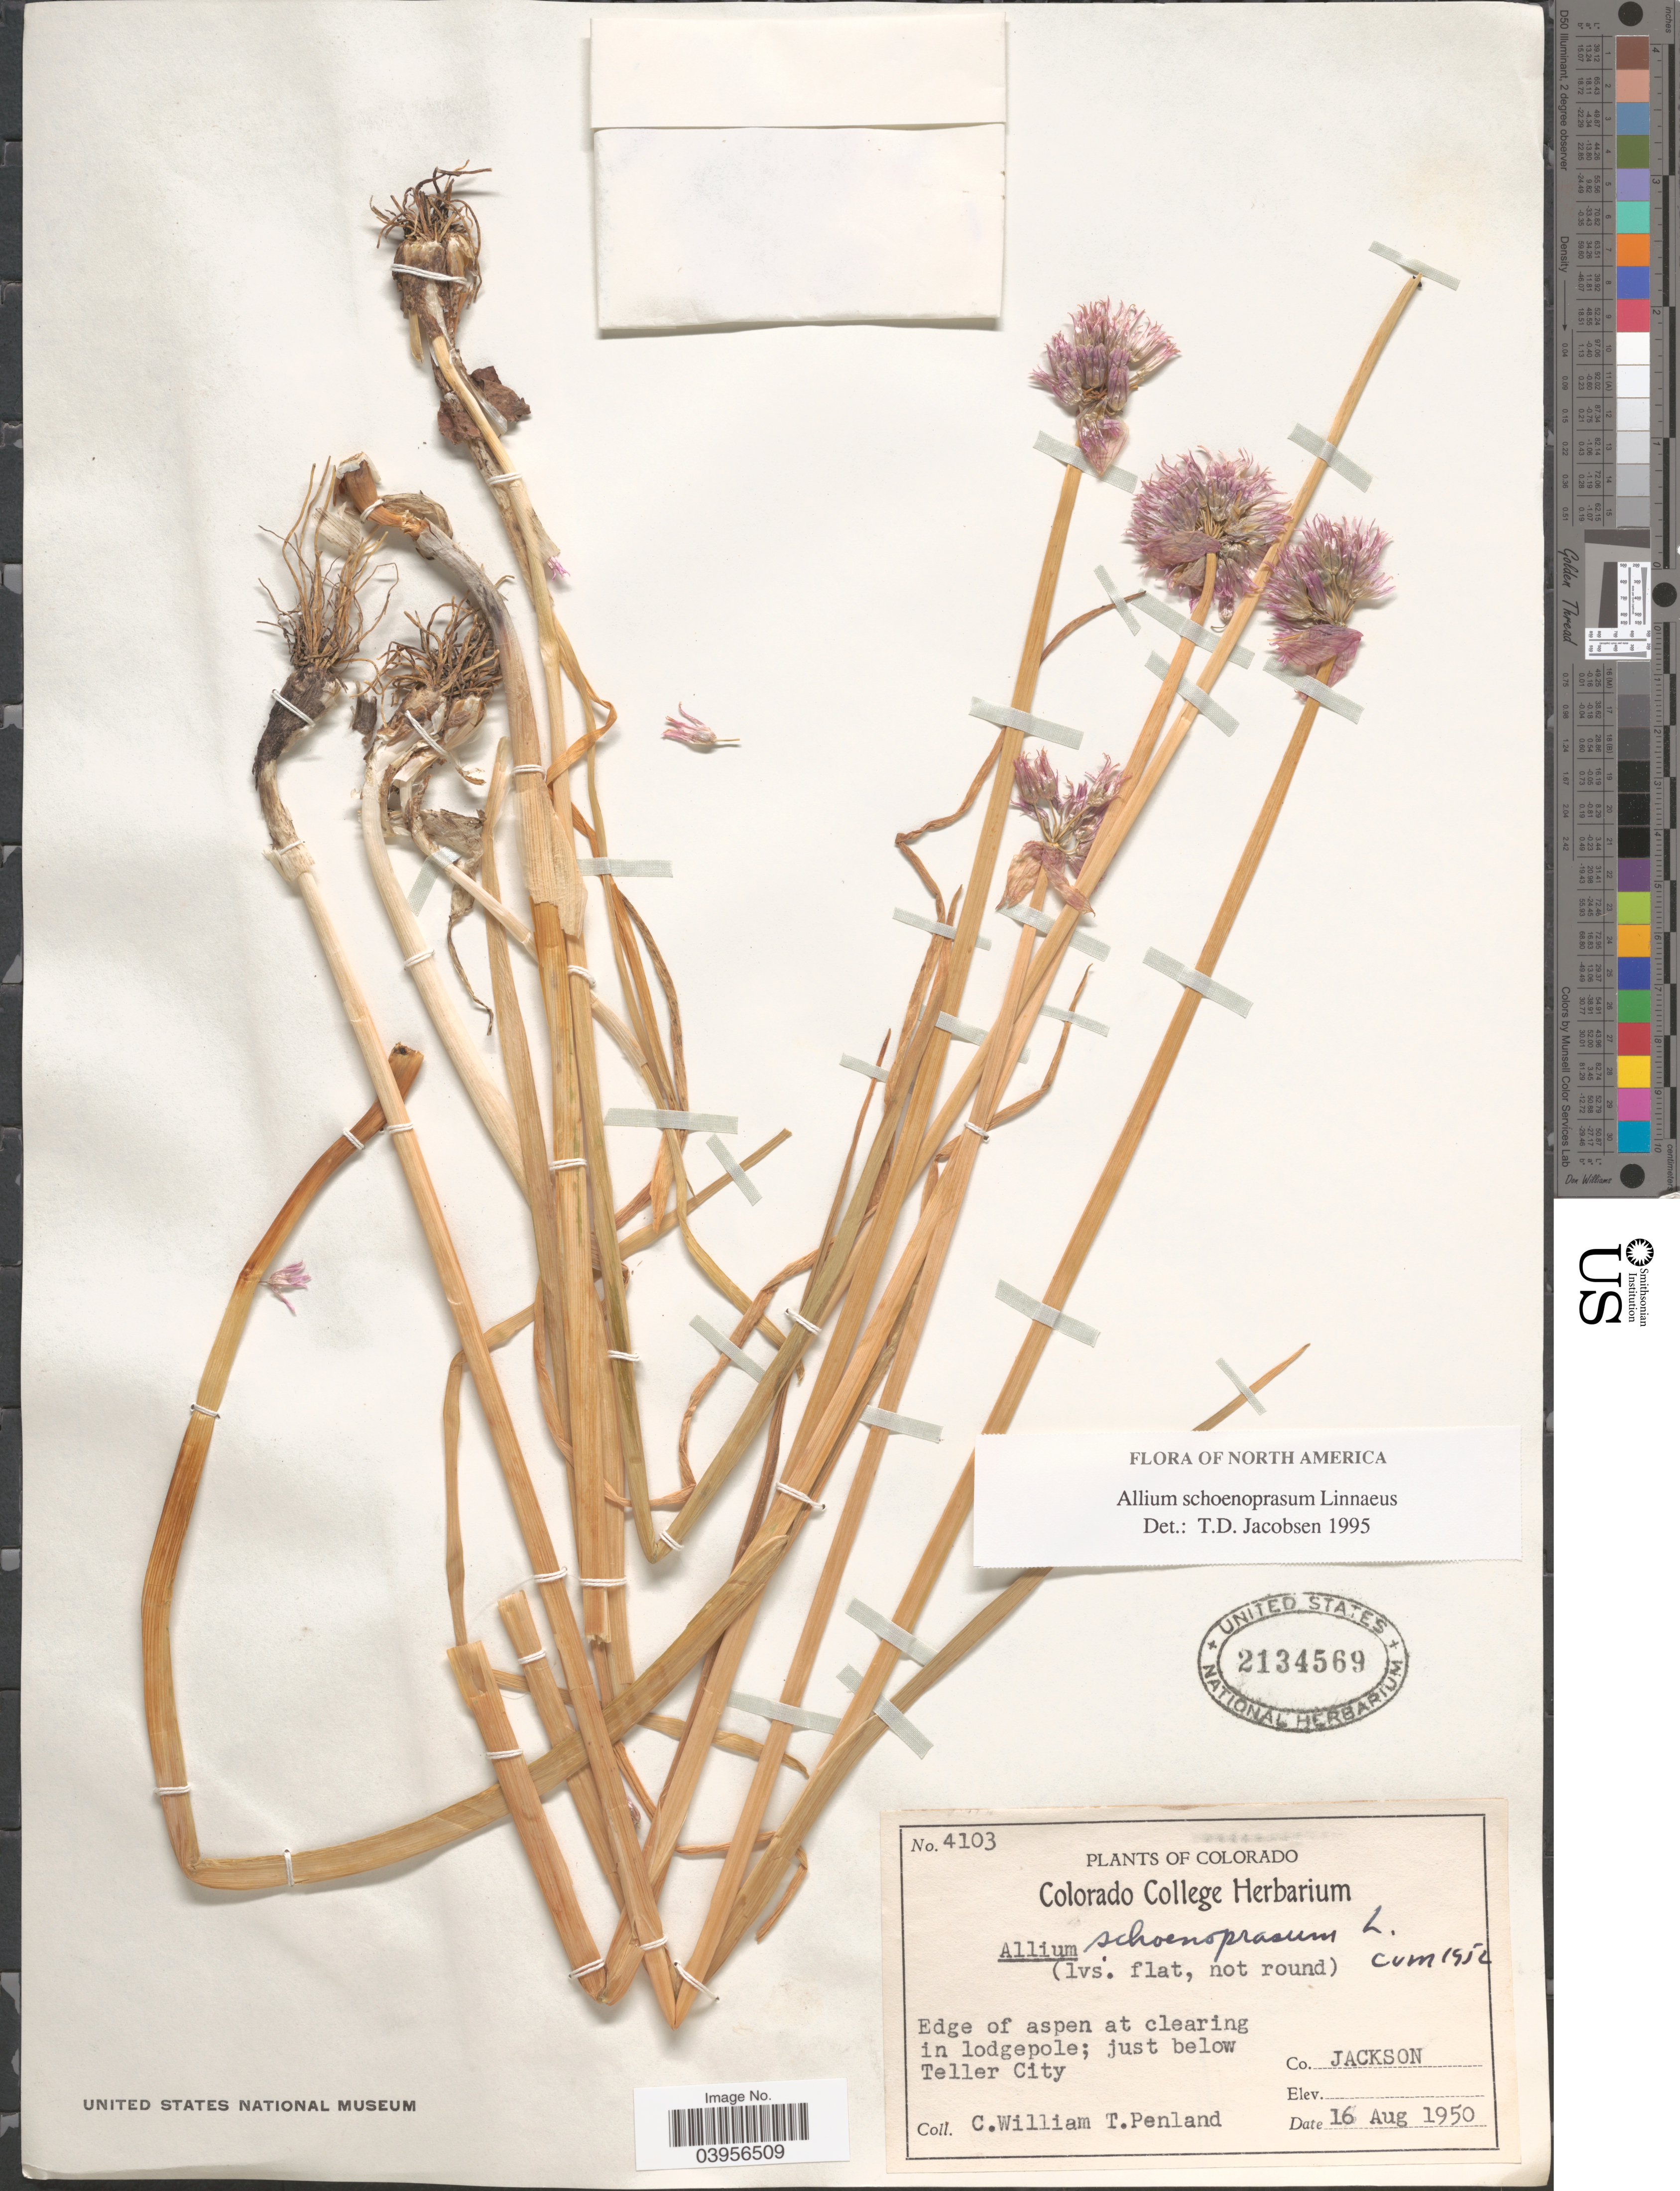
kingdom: Plantae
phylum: Tracheophyta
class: Liliopsida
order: Asparagales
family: Amaryllidaceae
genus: Allium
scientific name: Allium schoenoprasum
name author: L.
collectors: C. W. Penland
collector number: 4103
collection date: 1950-08-16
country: United States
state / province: Colorado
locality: Just below Teller City. Co. Jackson.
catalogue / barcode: US 2134569